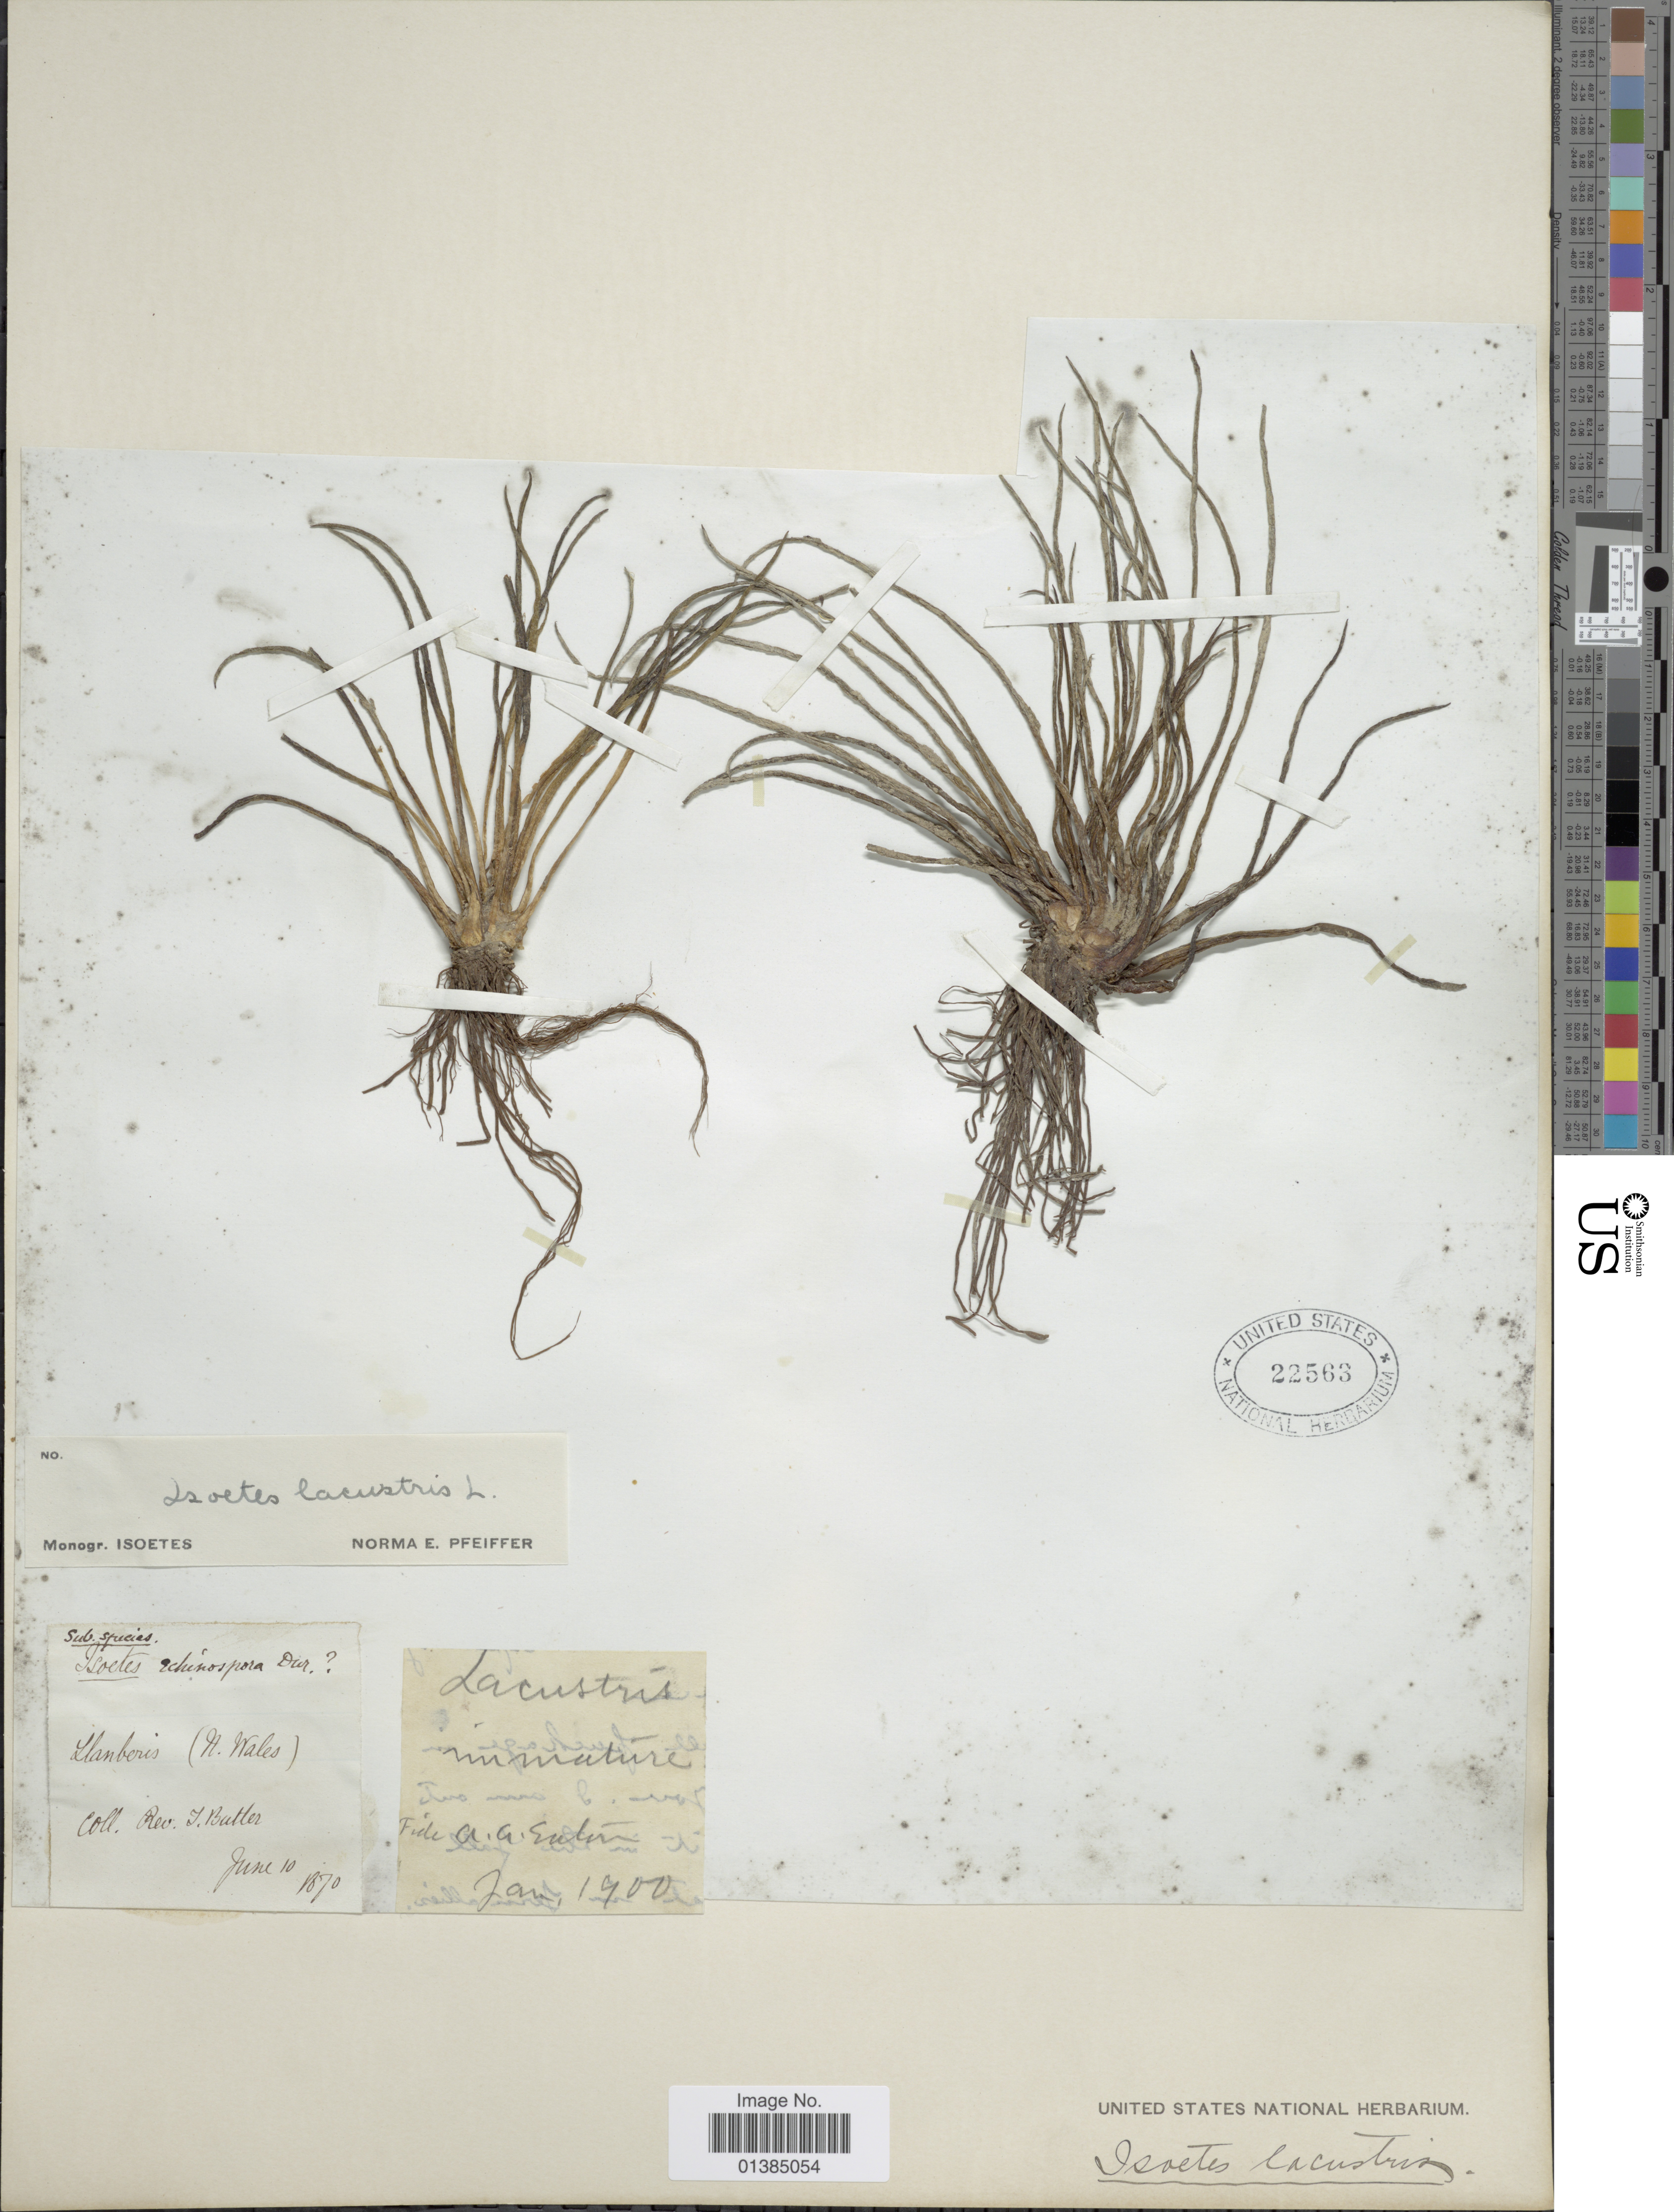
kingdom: Plantae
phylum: Tracheophyta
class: Lycopodiopsida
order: Isoetales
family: Isoetaceae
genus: Isoetes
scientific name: Isoetes lacustris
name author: L.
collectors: I. Butter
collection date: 1870-06-10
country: United Kingdom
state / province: Wales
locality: Llanberis (N. Wales).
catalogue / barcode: US 22563